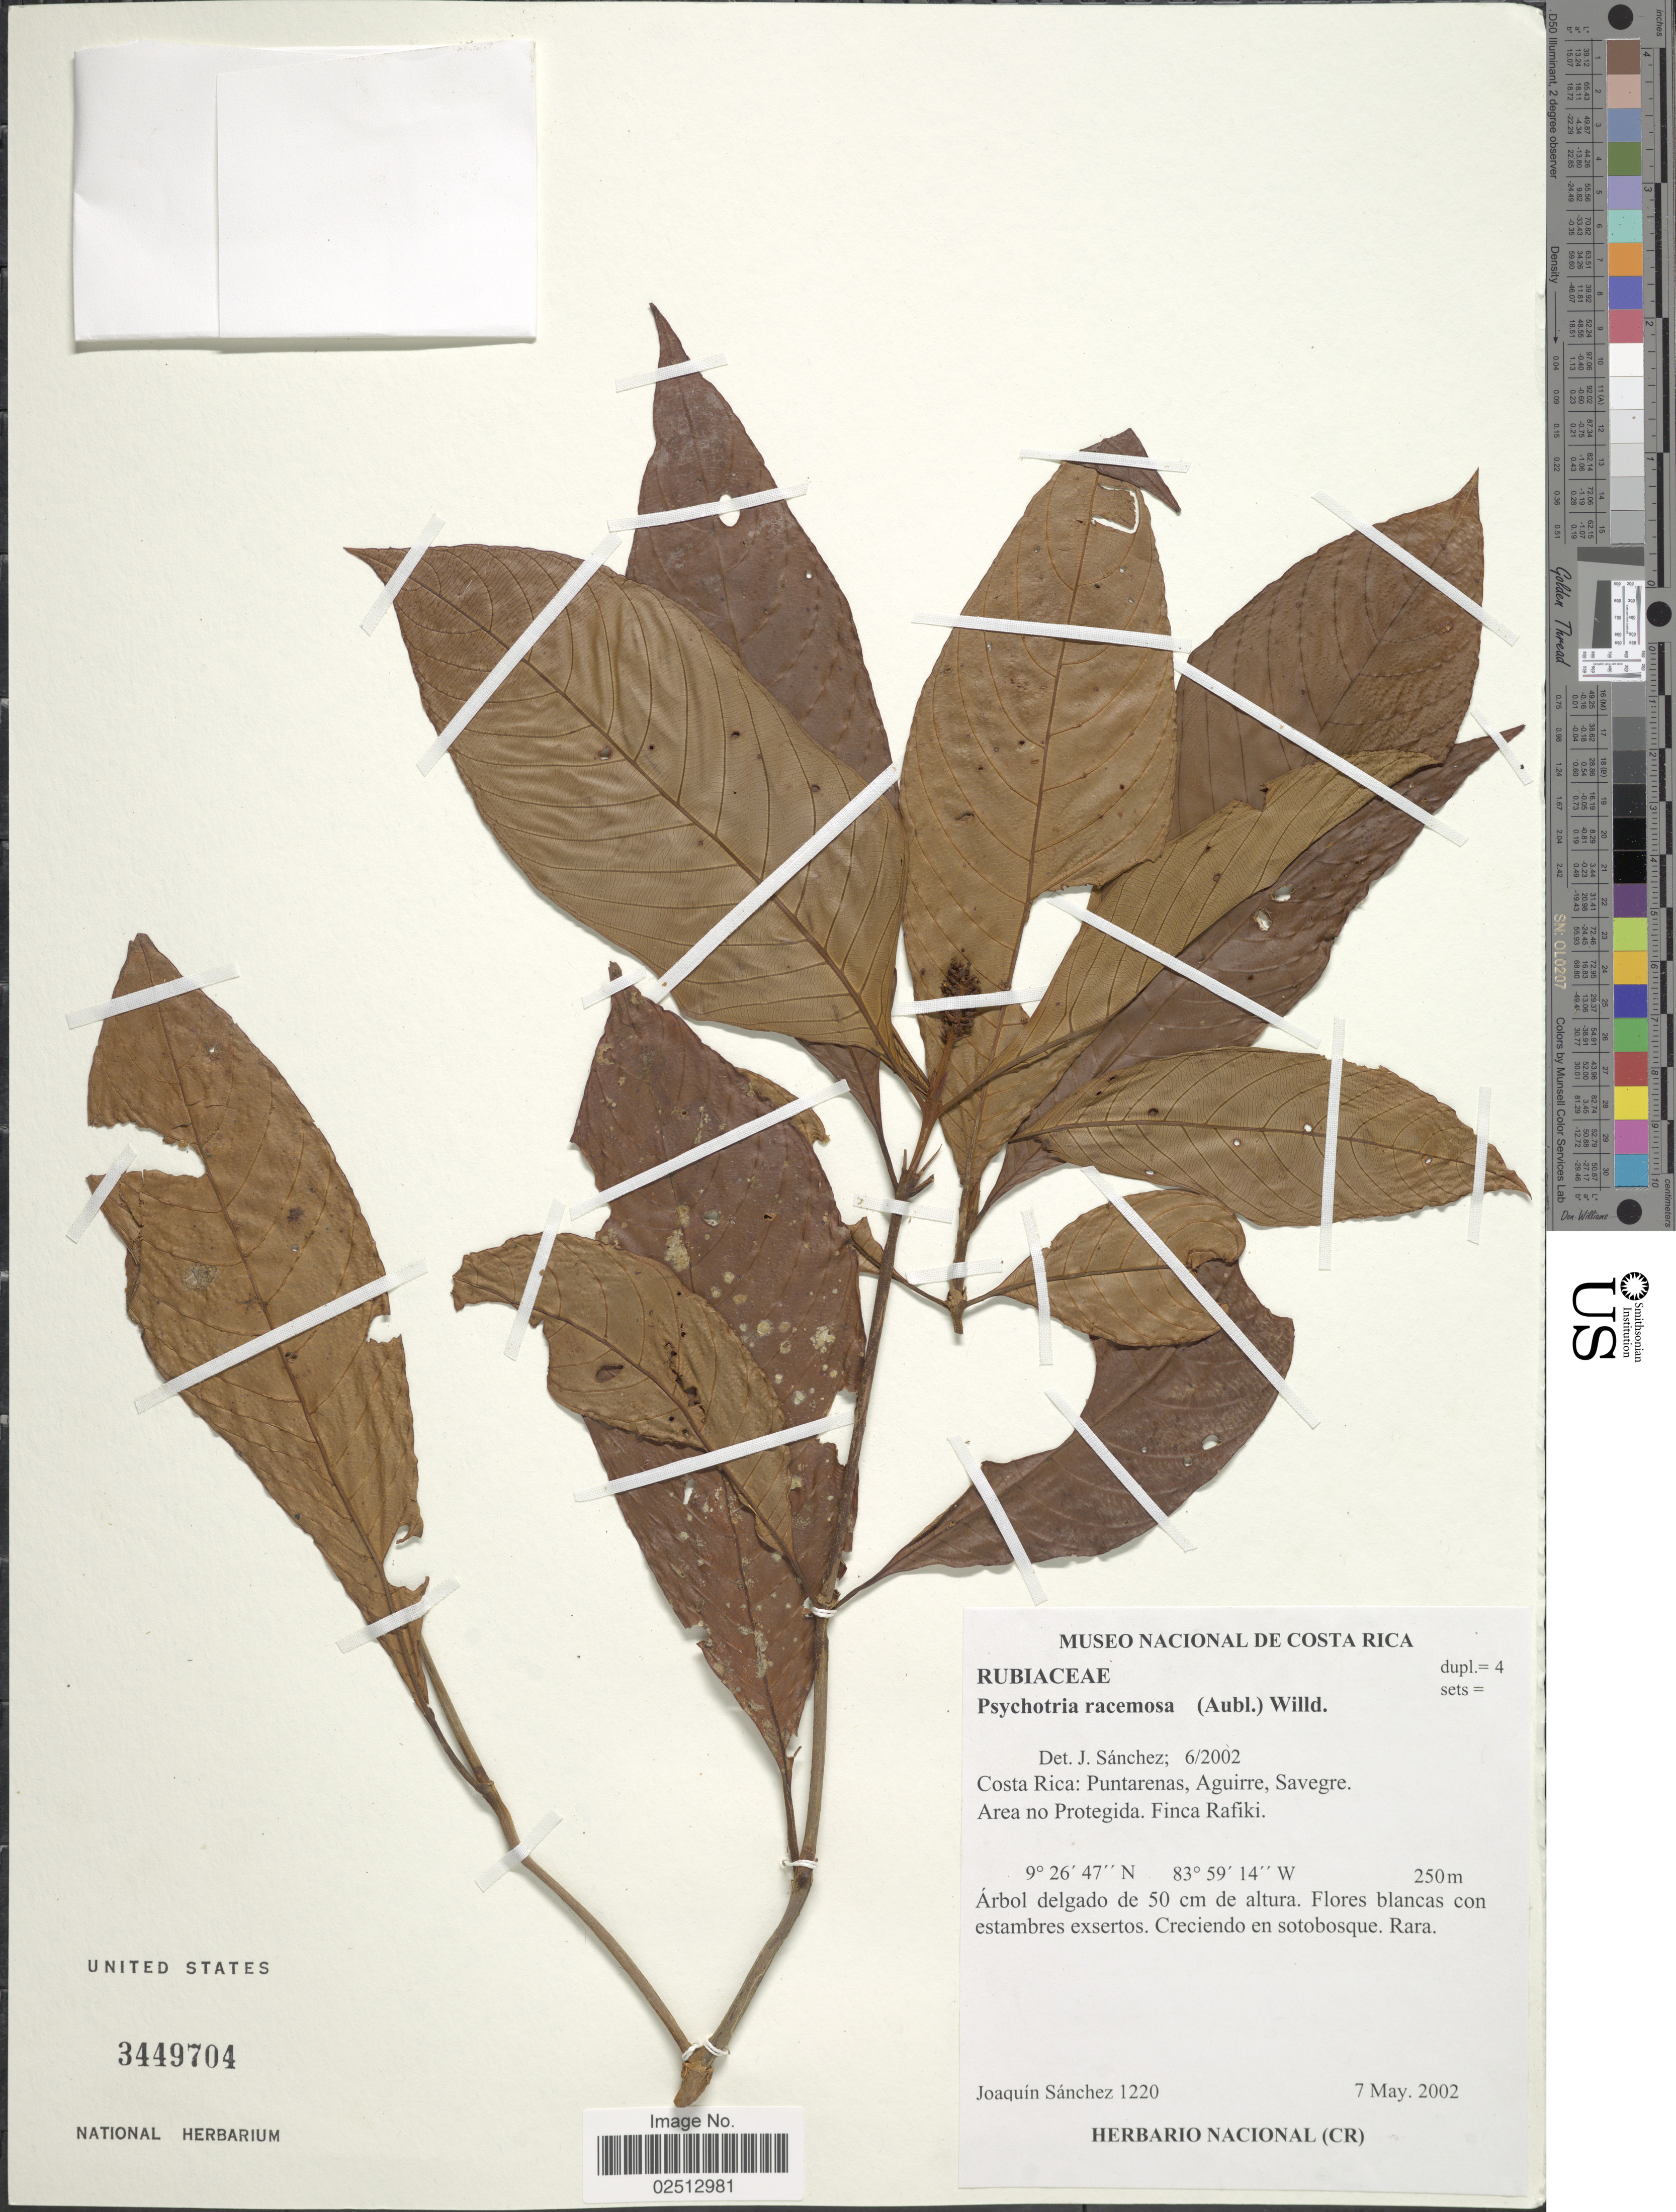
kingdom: Plantae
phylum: Tracheophyta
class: Magnoliopsida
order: Gentianales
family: Rubiaceae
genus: Psychotria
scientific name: Psychotria racemosa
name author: Rich.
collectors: J. Sánchez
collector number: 1220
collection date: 2002-05-07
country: Costa Rica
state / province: Puntarenas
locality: Costa Rica: Puntarenas, Aguirre, Savegre, Area no Protegida. Finca Rafiki,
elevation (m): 250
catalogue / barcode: US 3449704